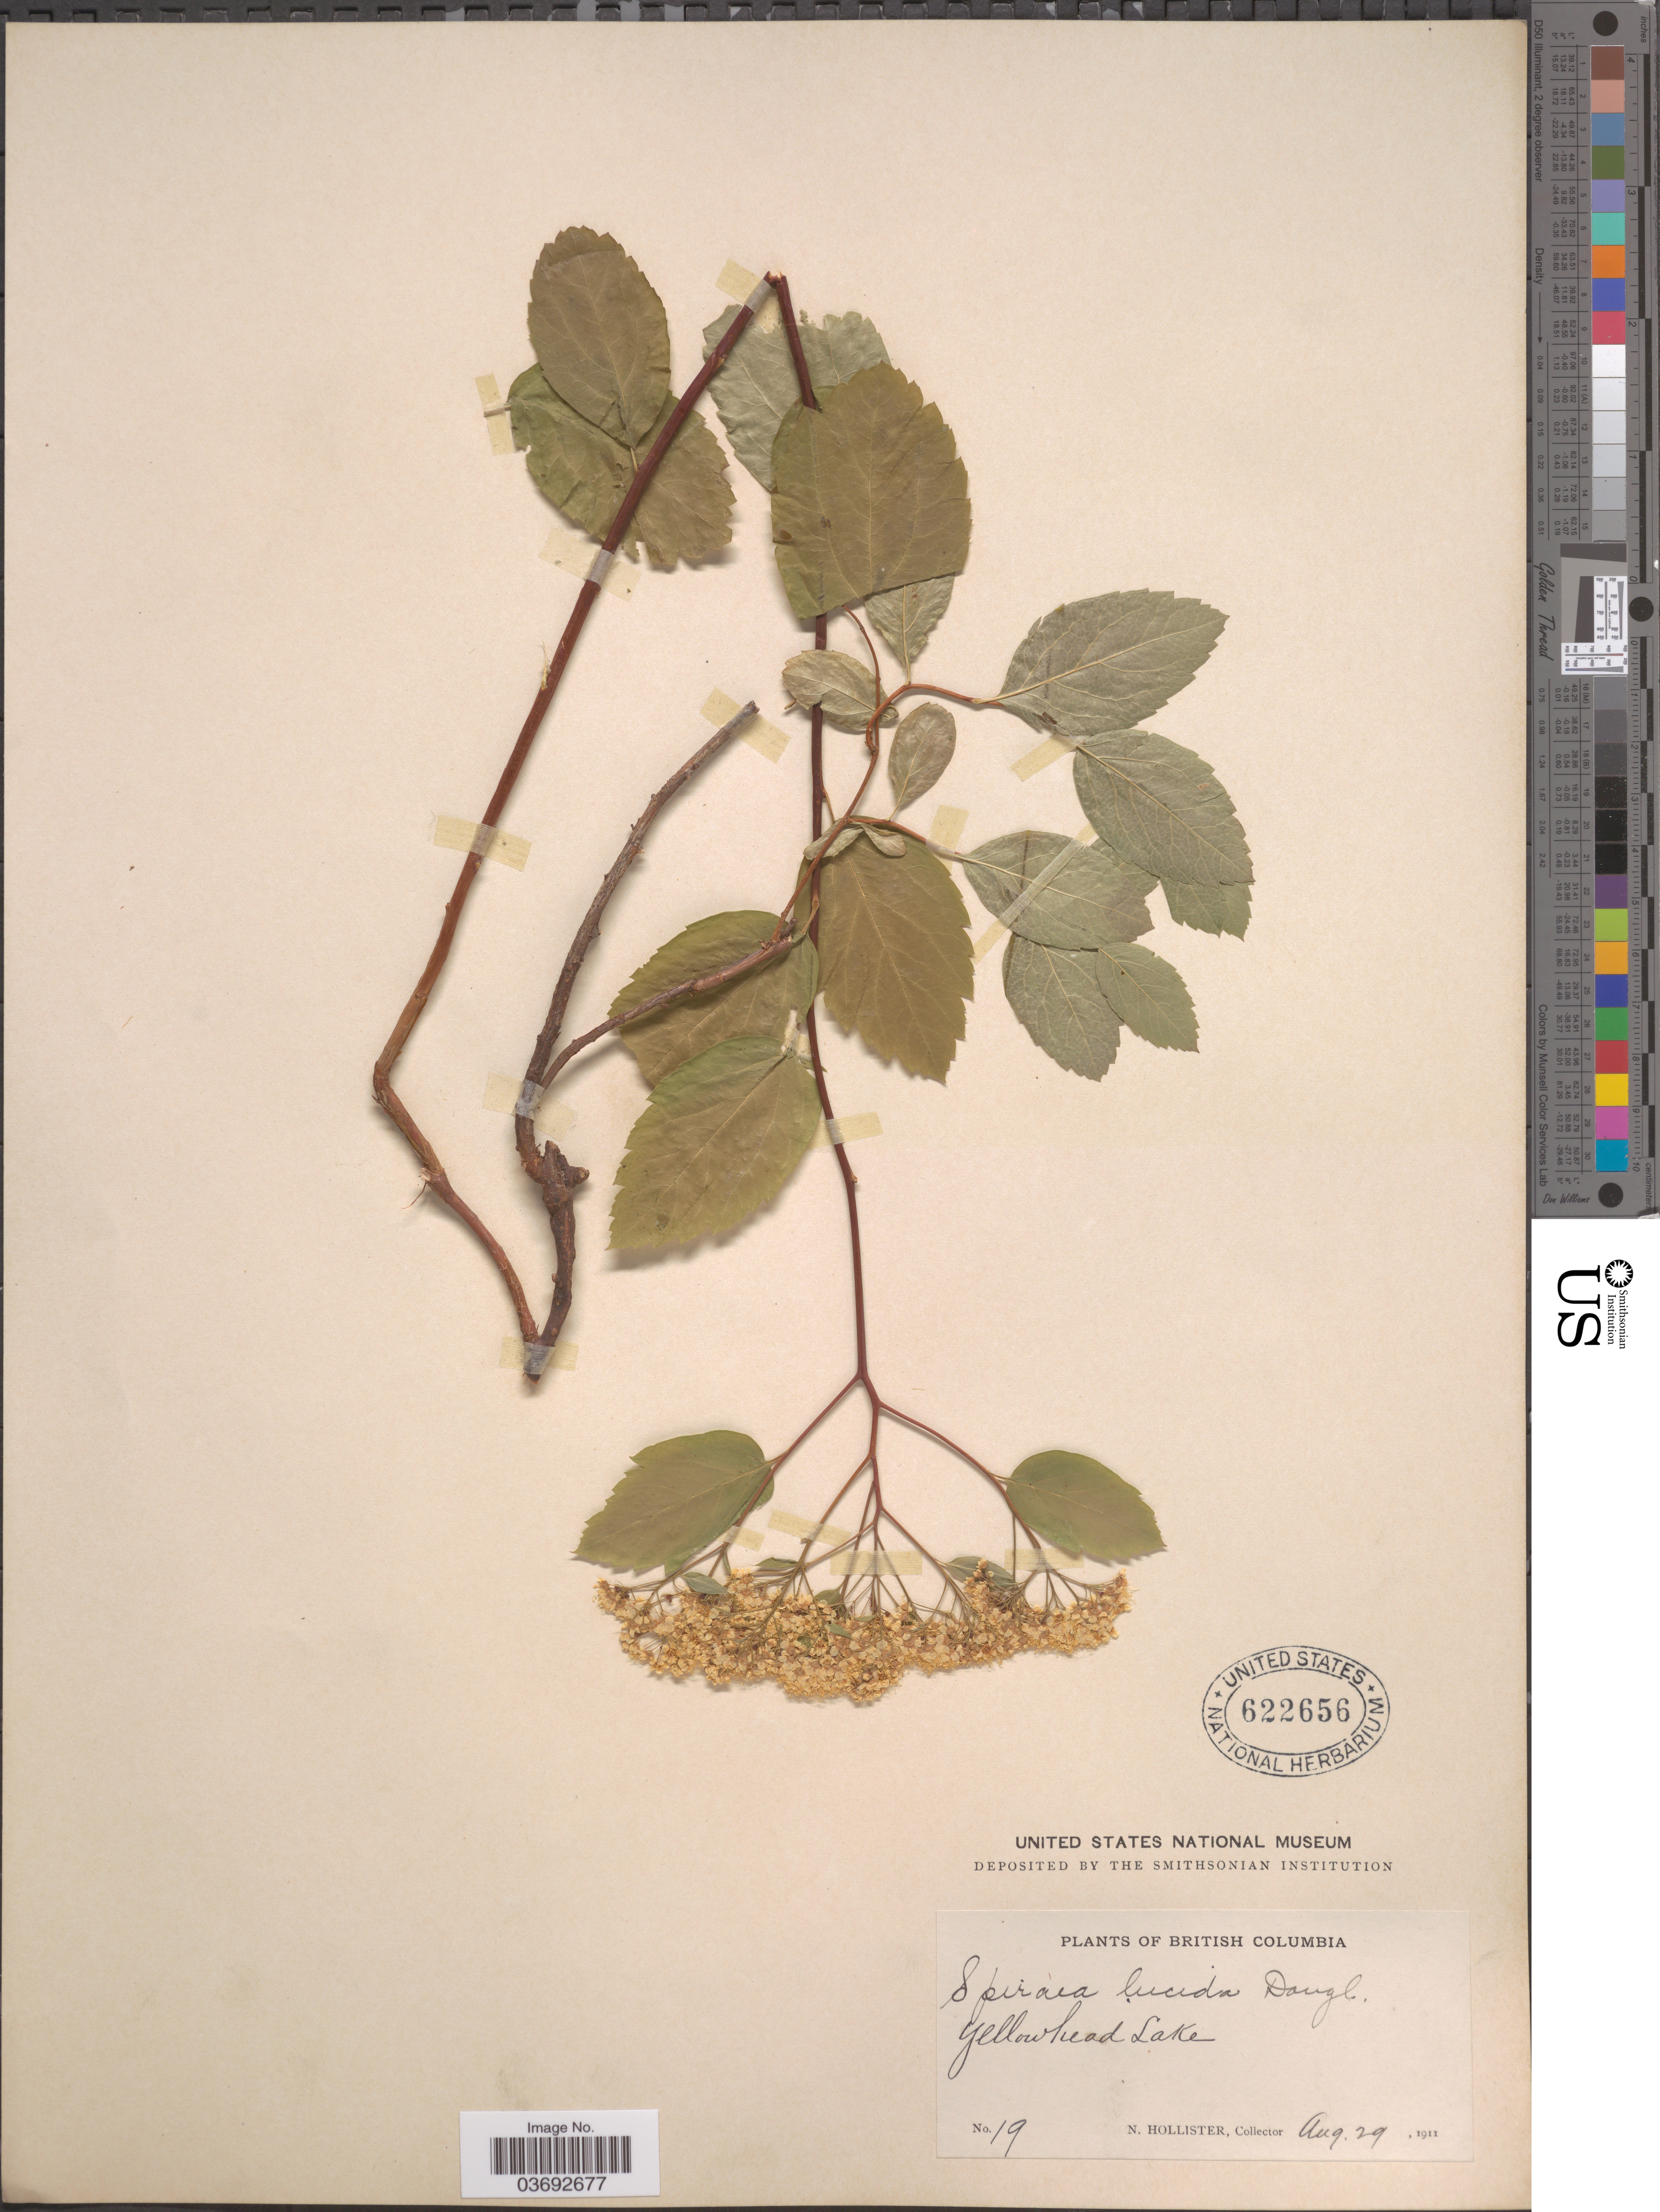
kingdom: Plantae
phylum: Tracheophyta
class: Magnoliopsida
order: Rosales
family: Rosaceae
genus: Spiraea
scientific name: Spiraea lucida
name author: Douglas ex Greene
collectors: N. Hollister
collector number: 19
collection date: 1911-08-29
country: Canada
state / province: British Columbia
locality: Yellowhead Lake.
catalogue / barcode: US 622656